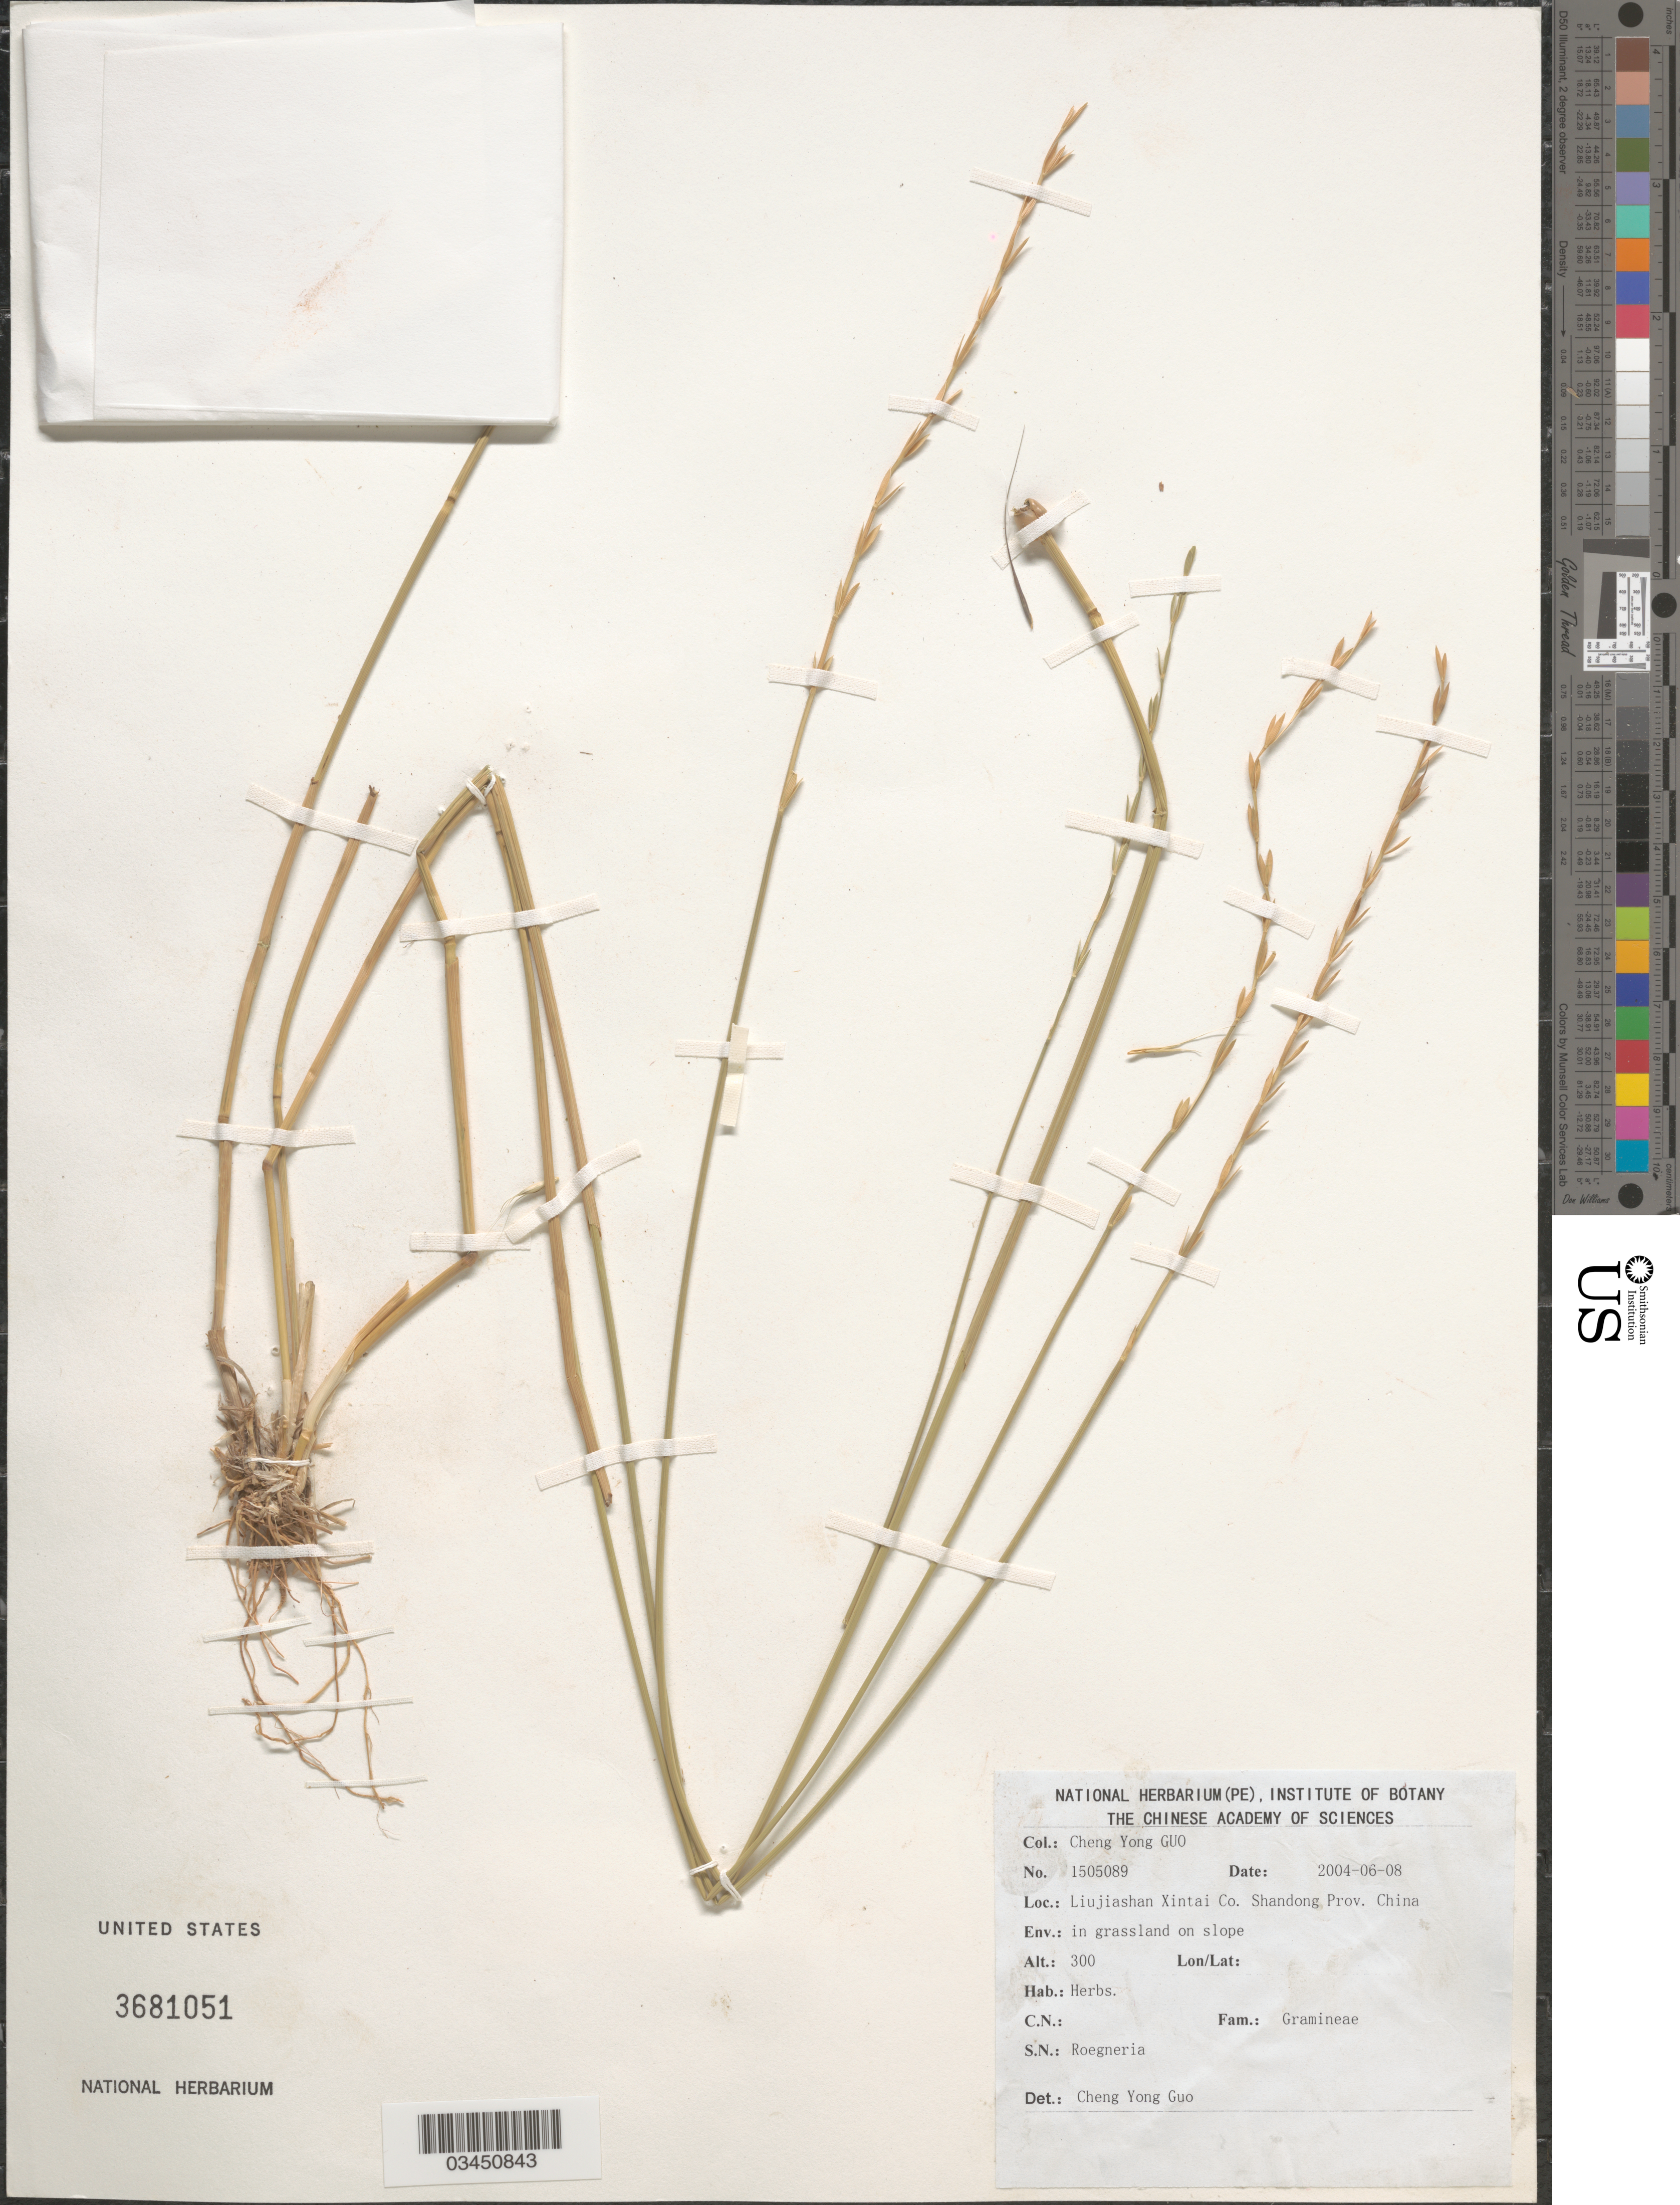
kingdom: Plantae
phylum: Tracheophyta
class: Liliopsida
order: Poales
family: Poaceae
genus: Elymus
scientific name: Elymus sp.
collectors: Guo Chengyong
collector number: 1505089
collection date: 2004-06-08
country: China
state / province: Shandong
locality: Liujiashan Xintai Co. Shandong Prov. In grassland on slope.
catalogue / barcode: US 3681051